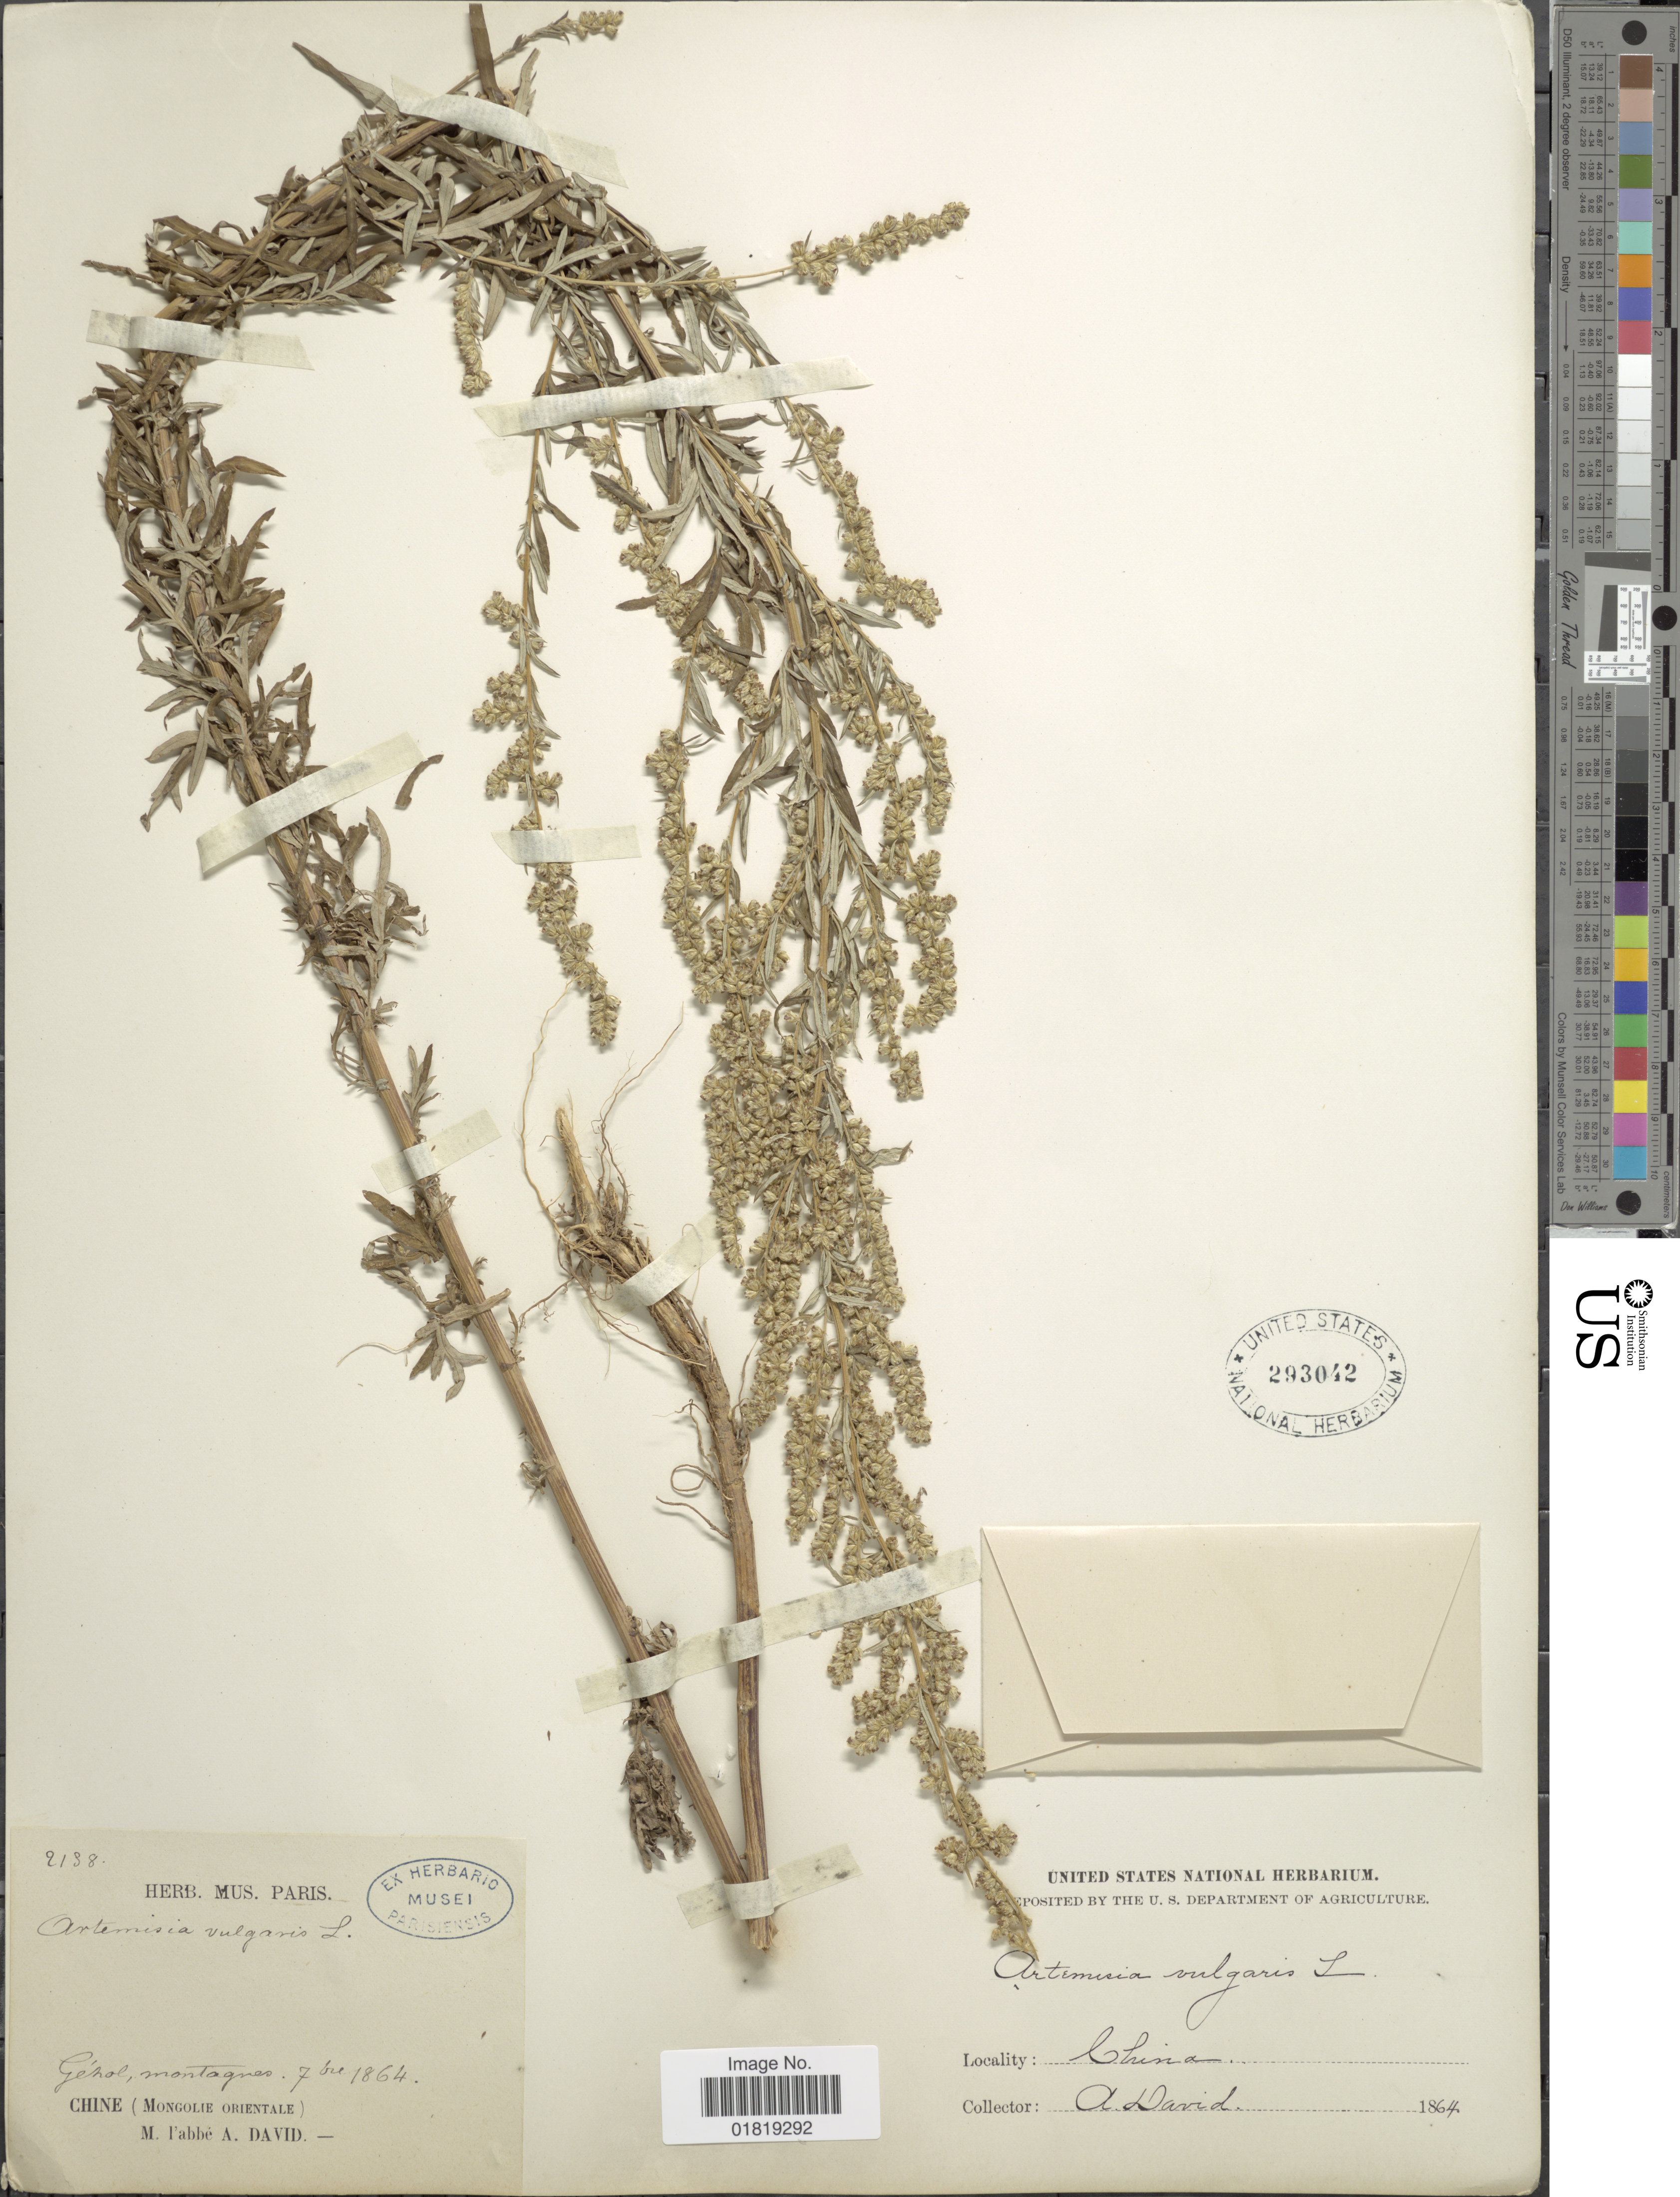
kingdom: Plantae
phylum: Tracheophyta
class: Magnoliopsida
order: Asterales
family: Asteraceae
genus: Artemisia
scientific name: Artemisia vulgaris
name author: L.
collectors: A. David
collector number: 2138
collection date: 1864-12-07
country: China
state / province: Nei Monggol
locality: Chine ( Mongolie Orientale)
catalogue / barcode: US 293042